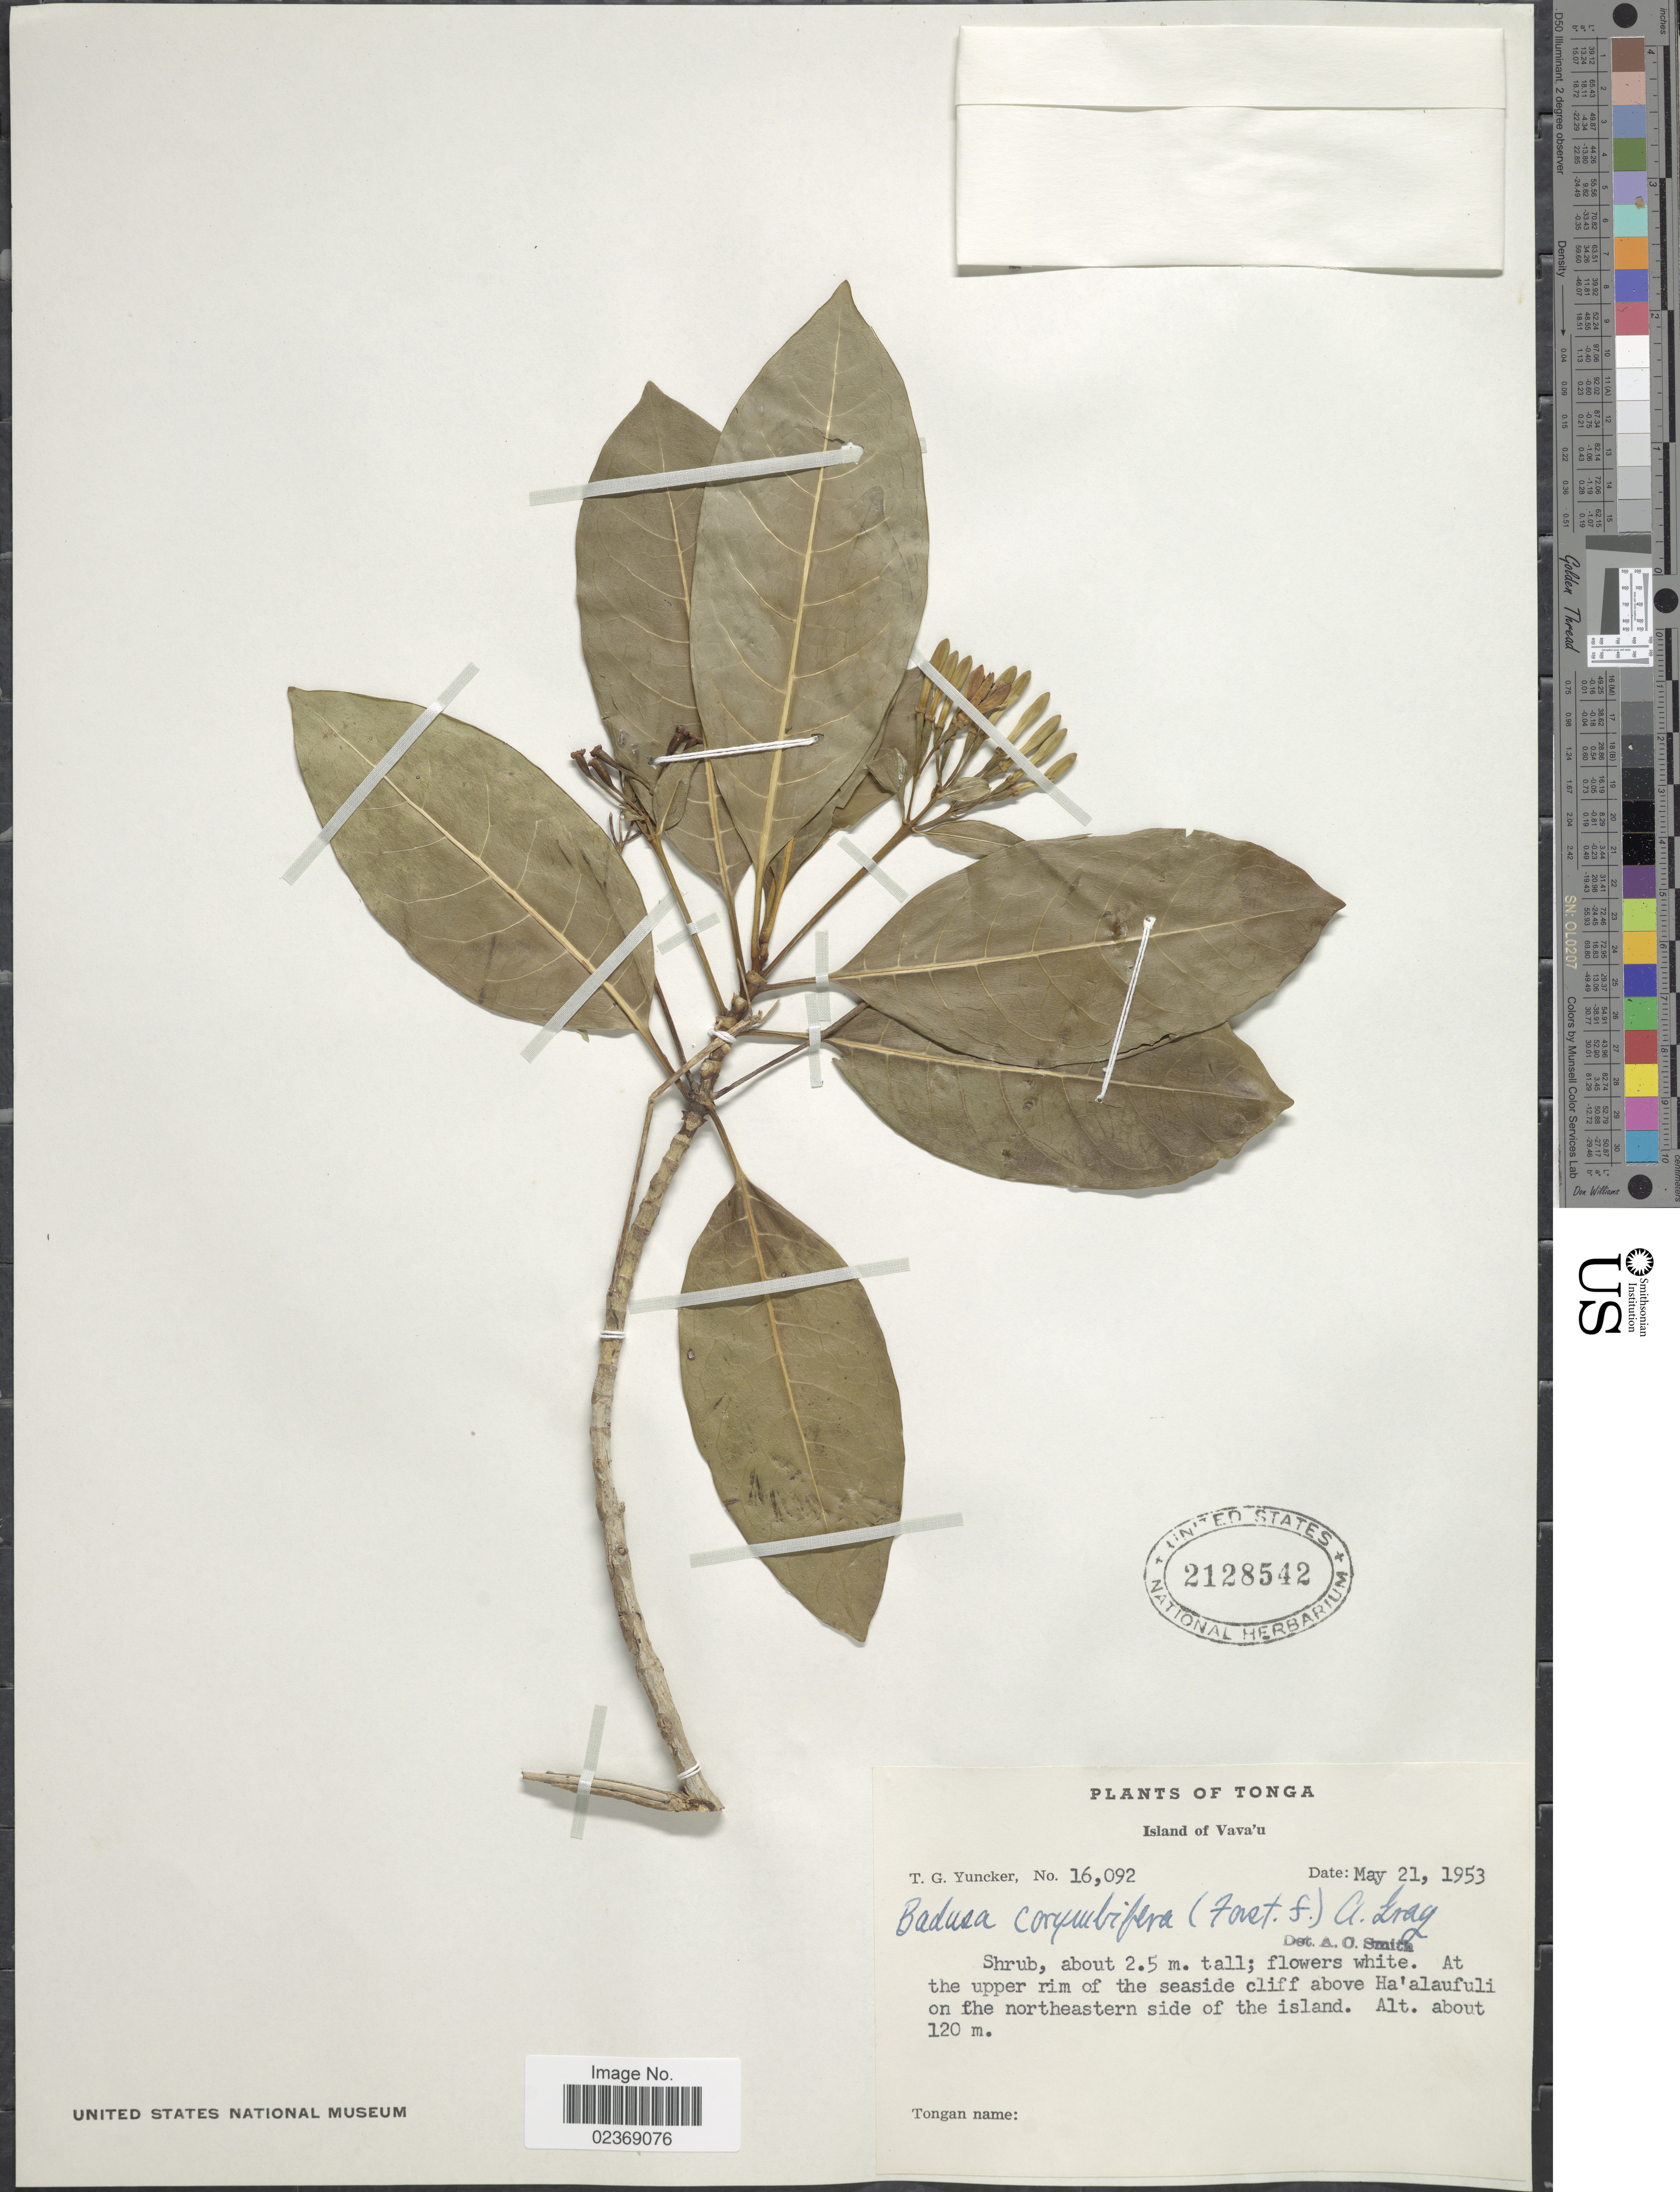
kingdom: Plantae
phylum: Tracheophyta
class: Magnoliopsida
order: Gentianales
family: Rubiaceae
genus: Badusa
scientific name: Badusa corymbifera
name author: (G. Forst.) A. Gray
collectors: T. G. Yuncker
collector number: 16092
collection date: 1953-05-21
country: Tonga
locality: Island of Vava'u, At the upper rim of the seaside cliff above Ha'alaufuli on the northeastern side of the island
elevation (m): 120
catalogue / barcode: US 2128542